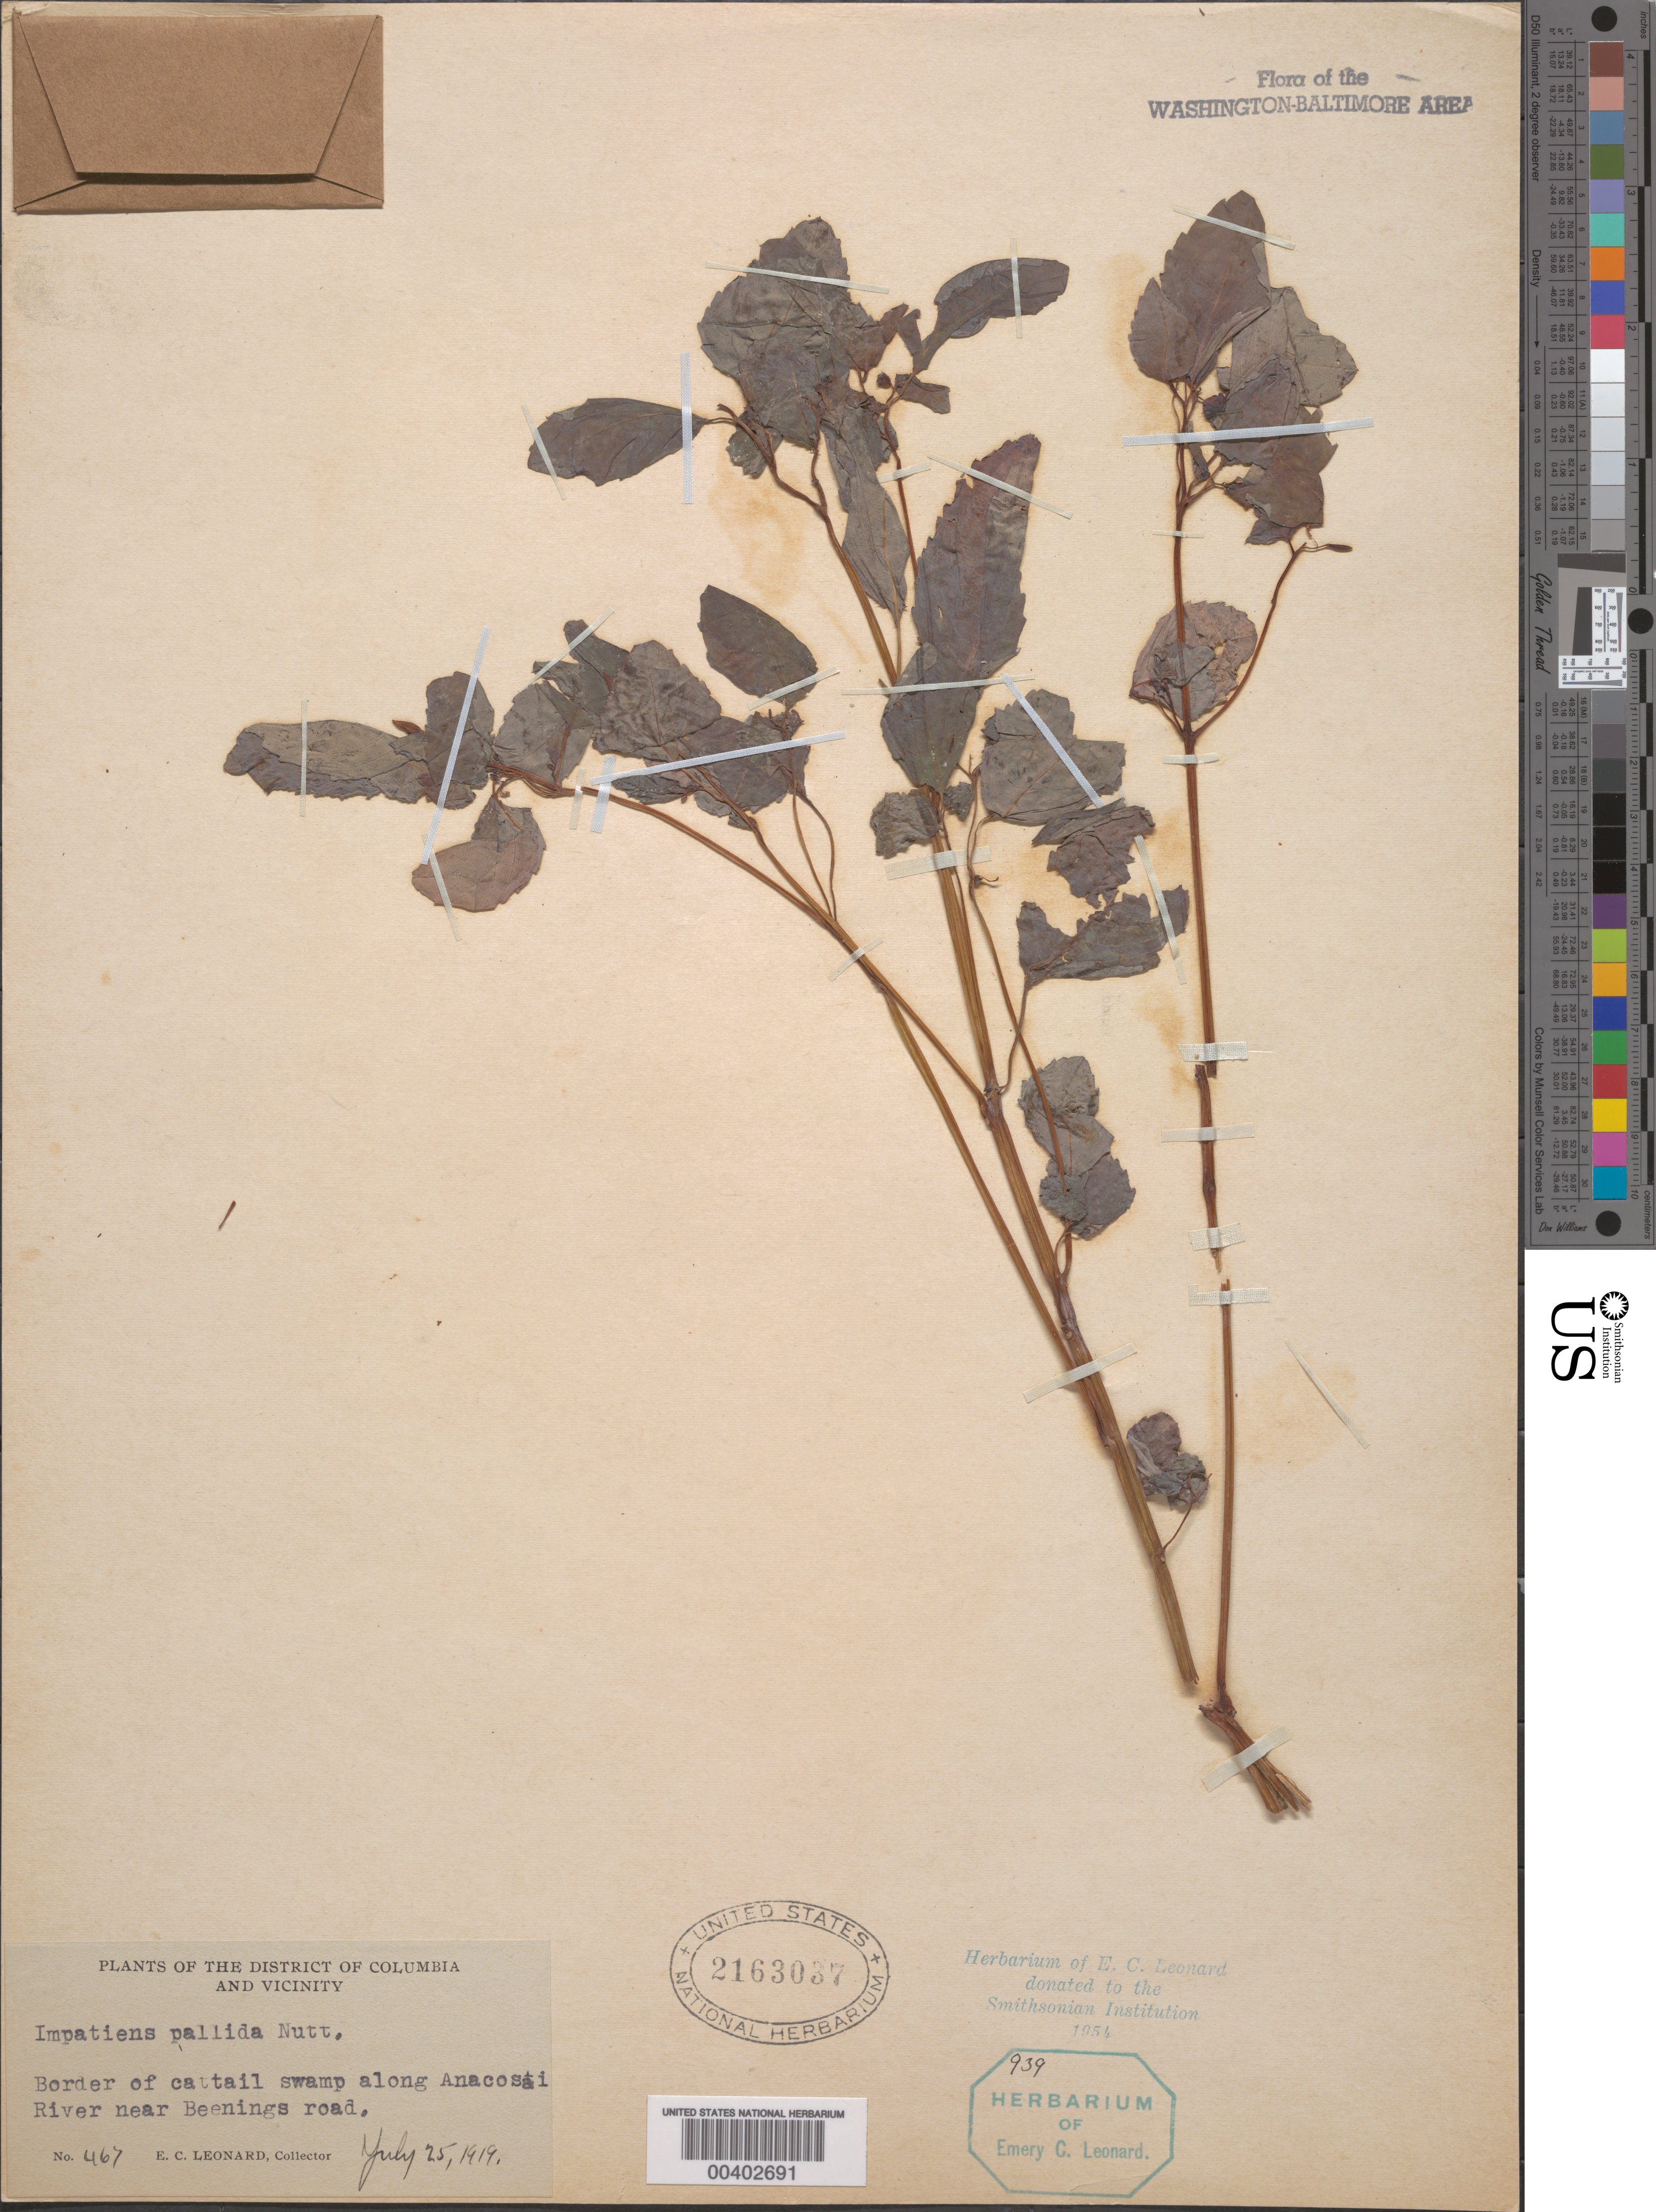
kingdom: Plantae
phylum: Tracheophyta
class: Magnoliopsida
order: Ericales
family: Balsaminaceae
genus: Impatiens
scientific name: Impatiens pallida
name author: Nutt.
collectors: E. C. Leonard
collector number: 467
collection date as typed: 25 Jul 1919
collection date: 1919-07-25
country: United States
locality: Anacostia River near Bennings Road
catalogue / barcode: US 2163037